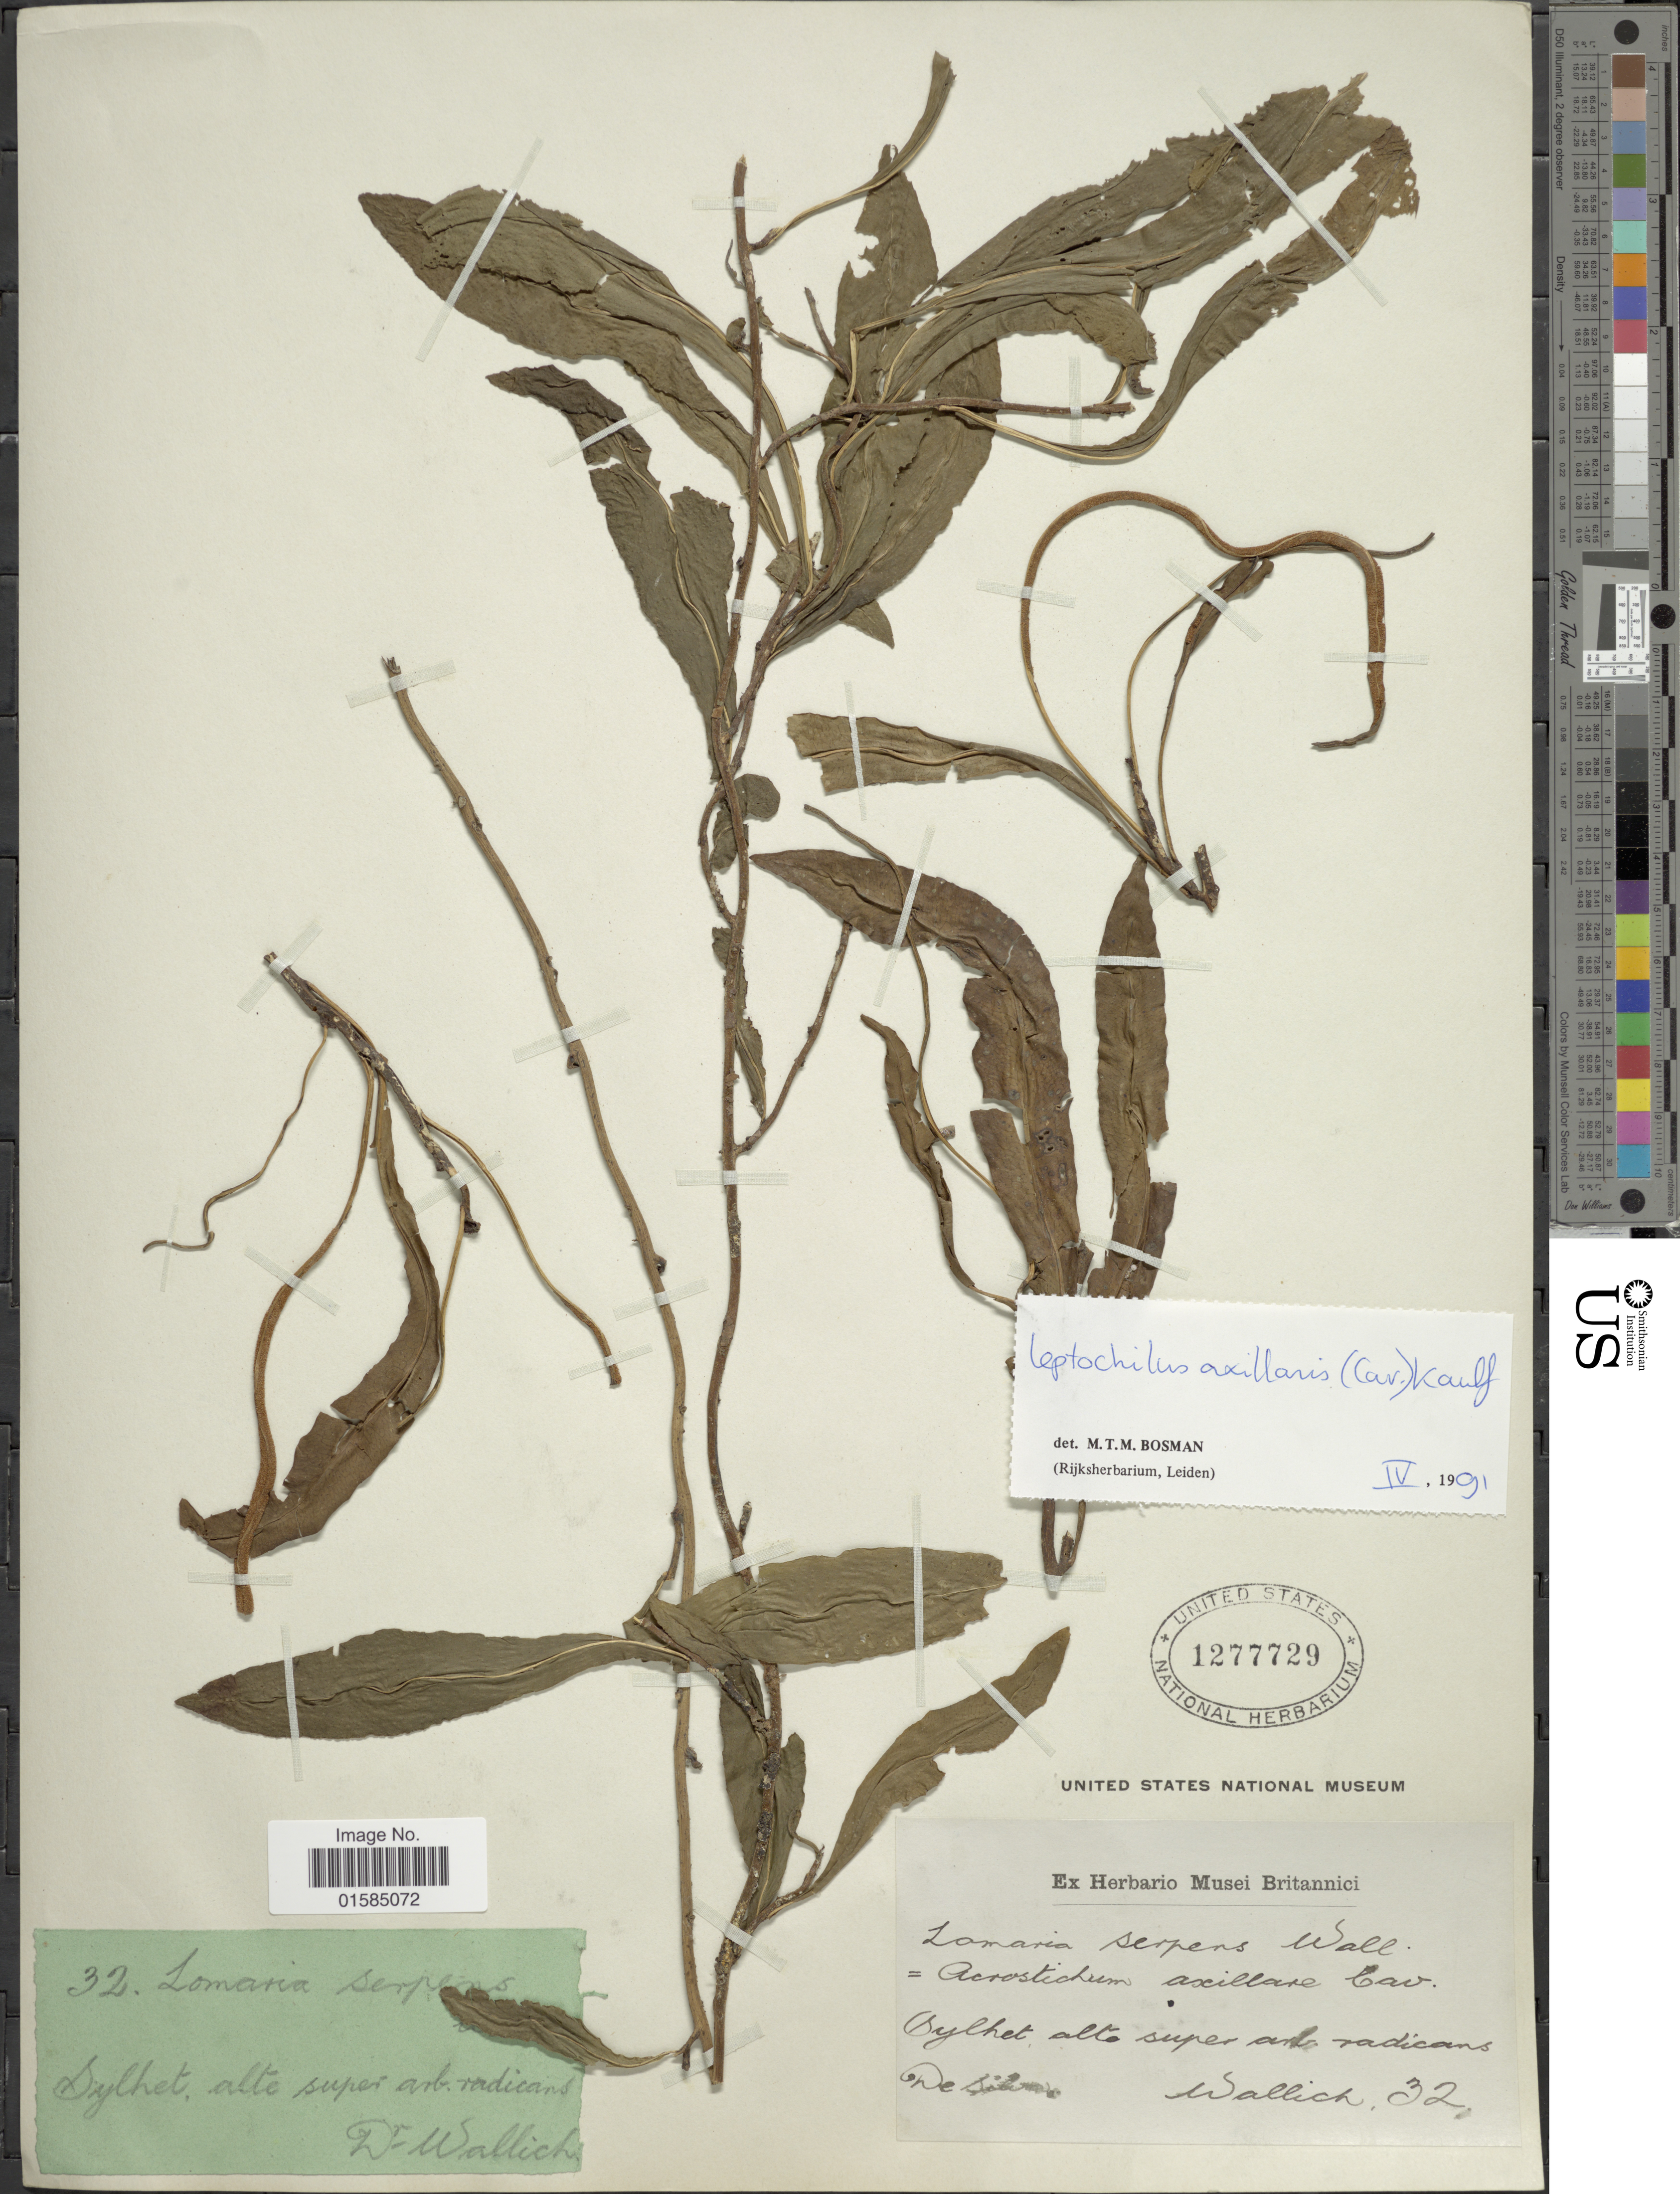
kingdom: Plantae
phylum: Tracheophyta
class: Polypodiopsida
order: Polypodiales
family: Polypodiaceae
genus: Leptochilus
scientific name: Leptochilus axillaris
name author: (Cav.) Kaulf.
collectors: -- Wallich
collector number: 32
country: Bangladesh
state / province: Sylhet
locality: Lomaria serpens Wall, Sylhet alto super anb radicans [interpreted]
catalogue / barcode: US 1277729